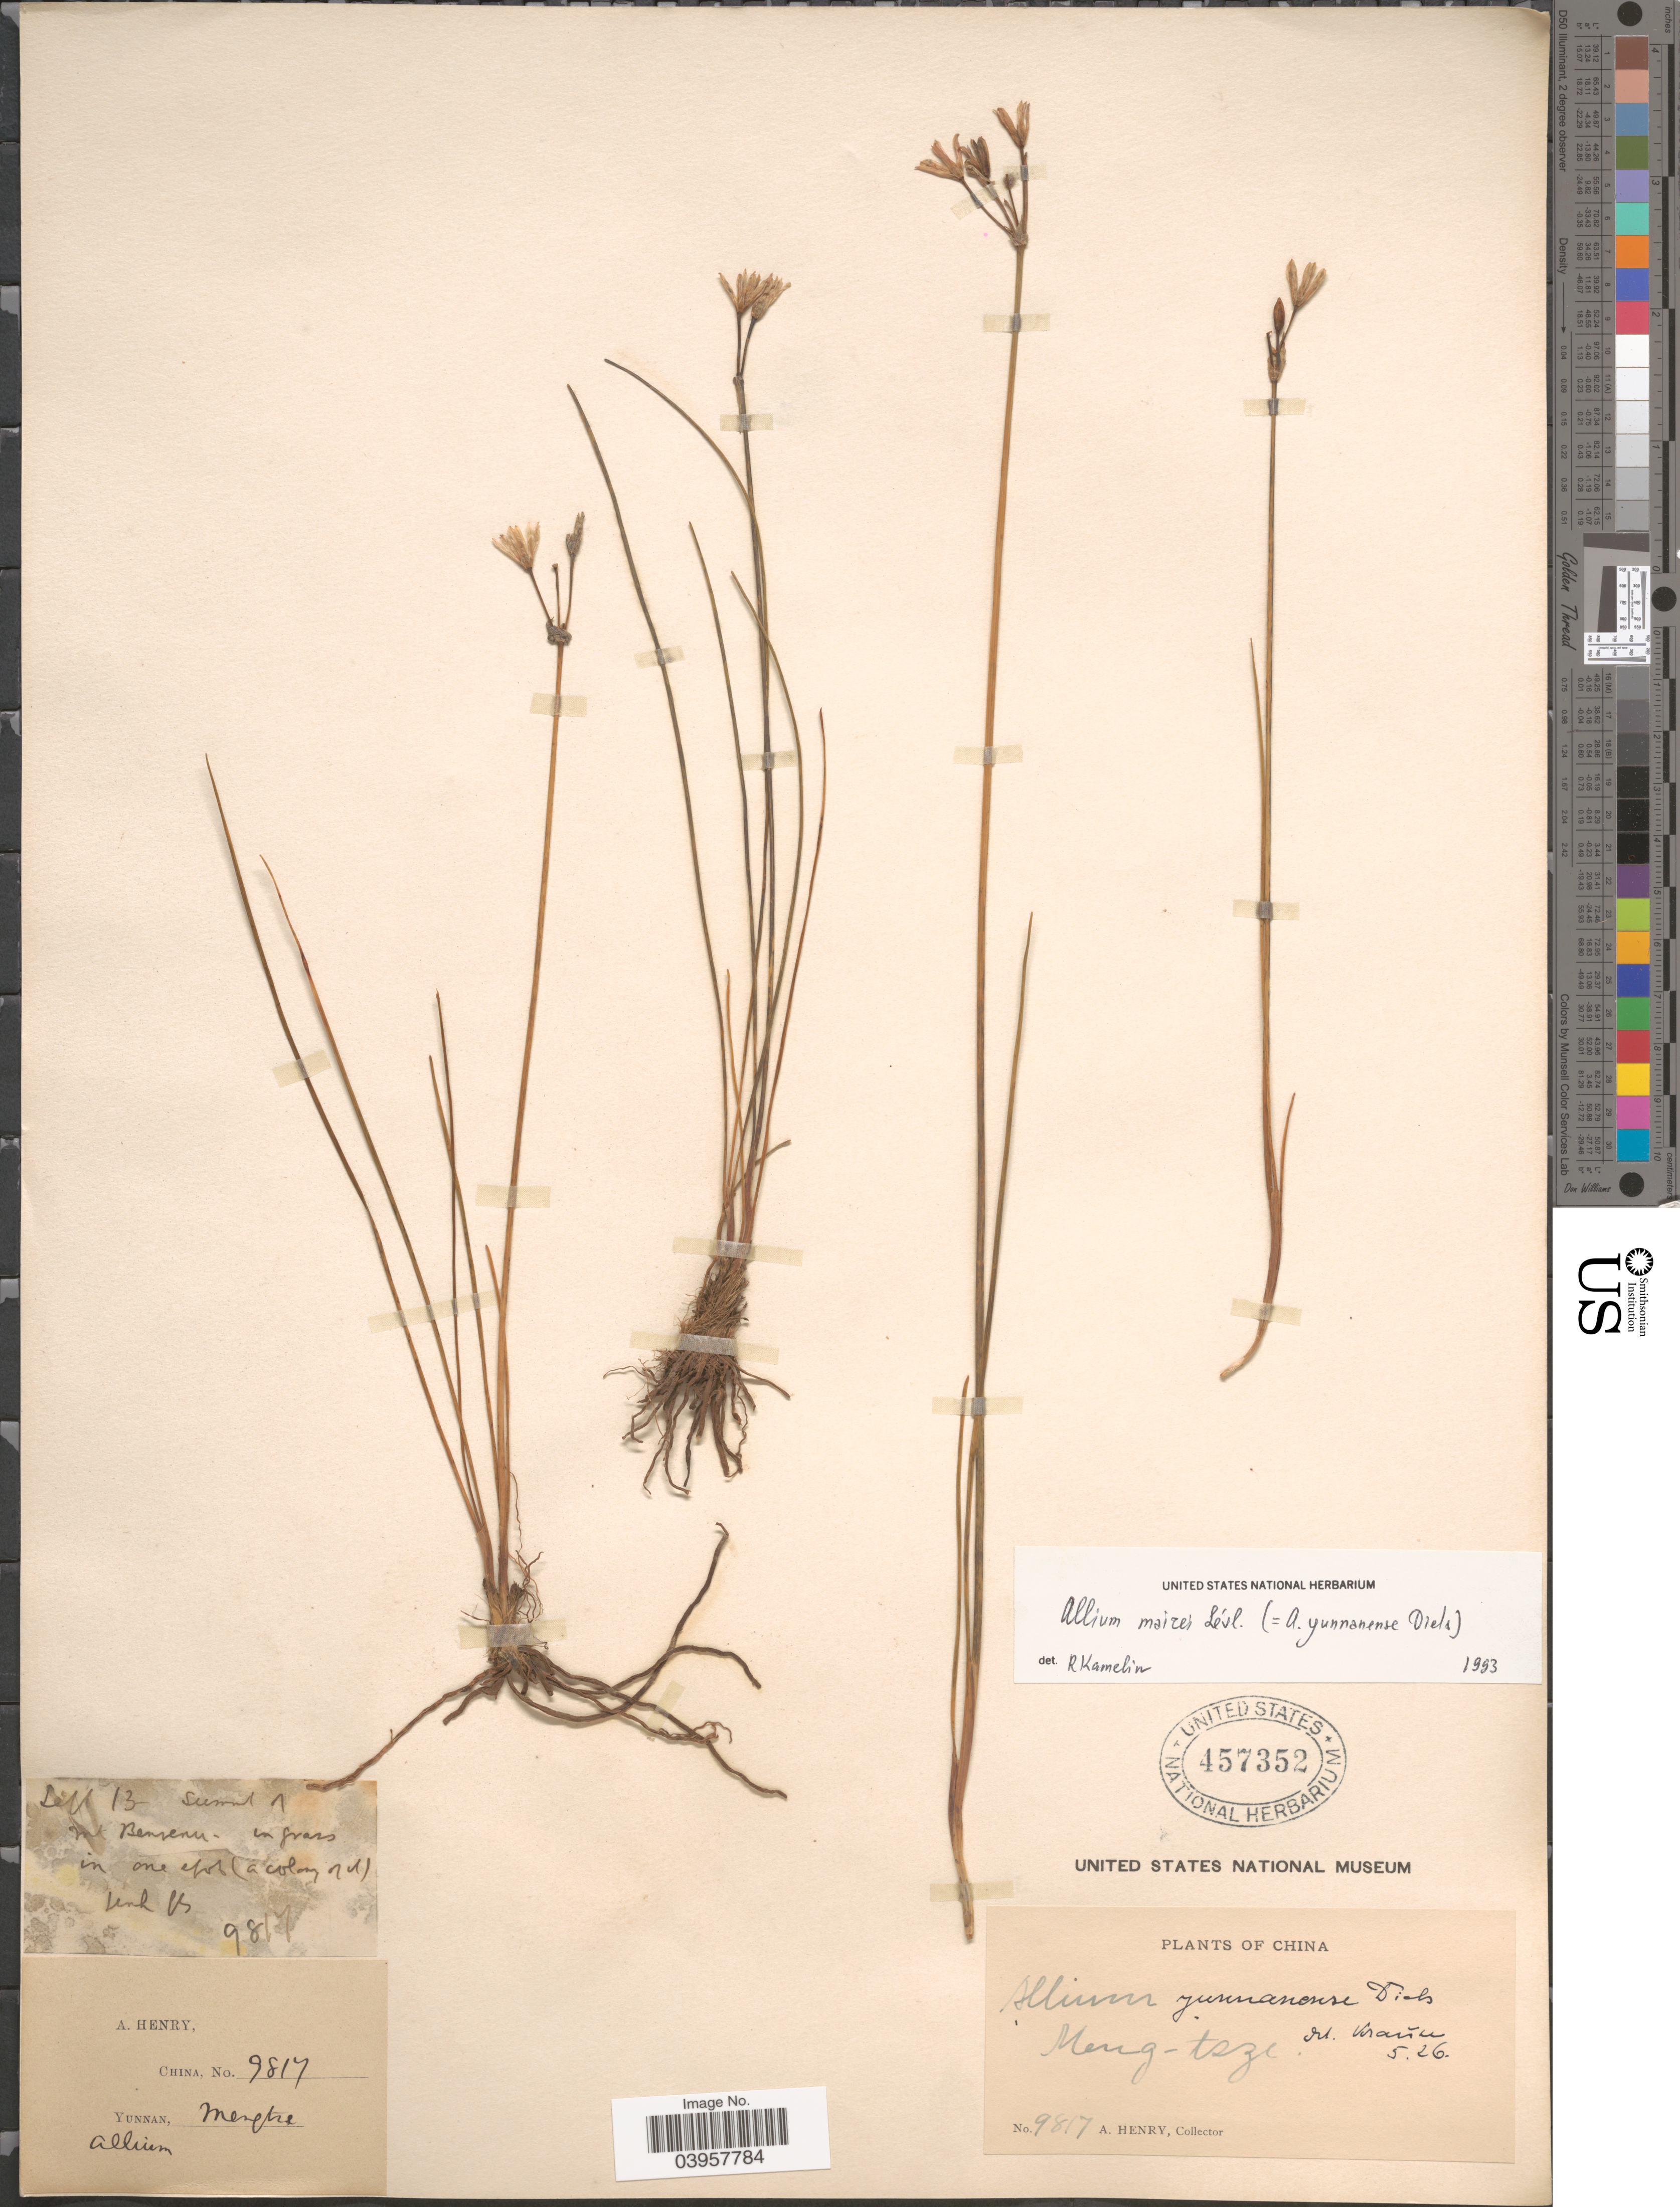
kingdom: Plantae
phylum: Tracheophyta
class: Liliopsida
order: Asparagales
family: Amaryllidaceae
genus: Allium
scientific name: Allium mairei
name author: H. Lév.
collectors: A. Henry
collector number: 9817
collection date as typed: Transcribed d/m/y: /9/13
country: China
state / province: Yunnan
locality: Meng-tsze. Summit of Mt. Benvenu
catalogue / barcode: US 457352